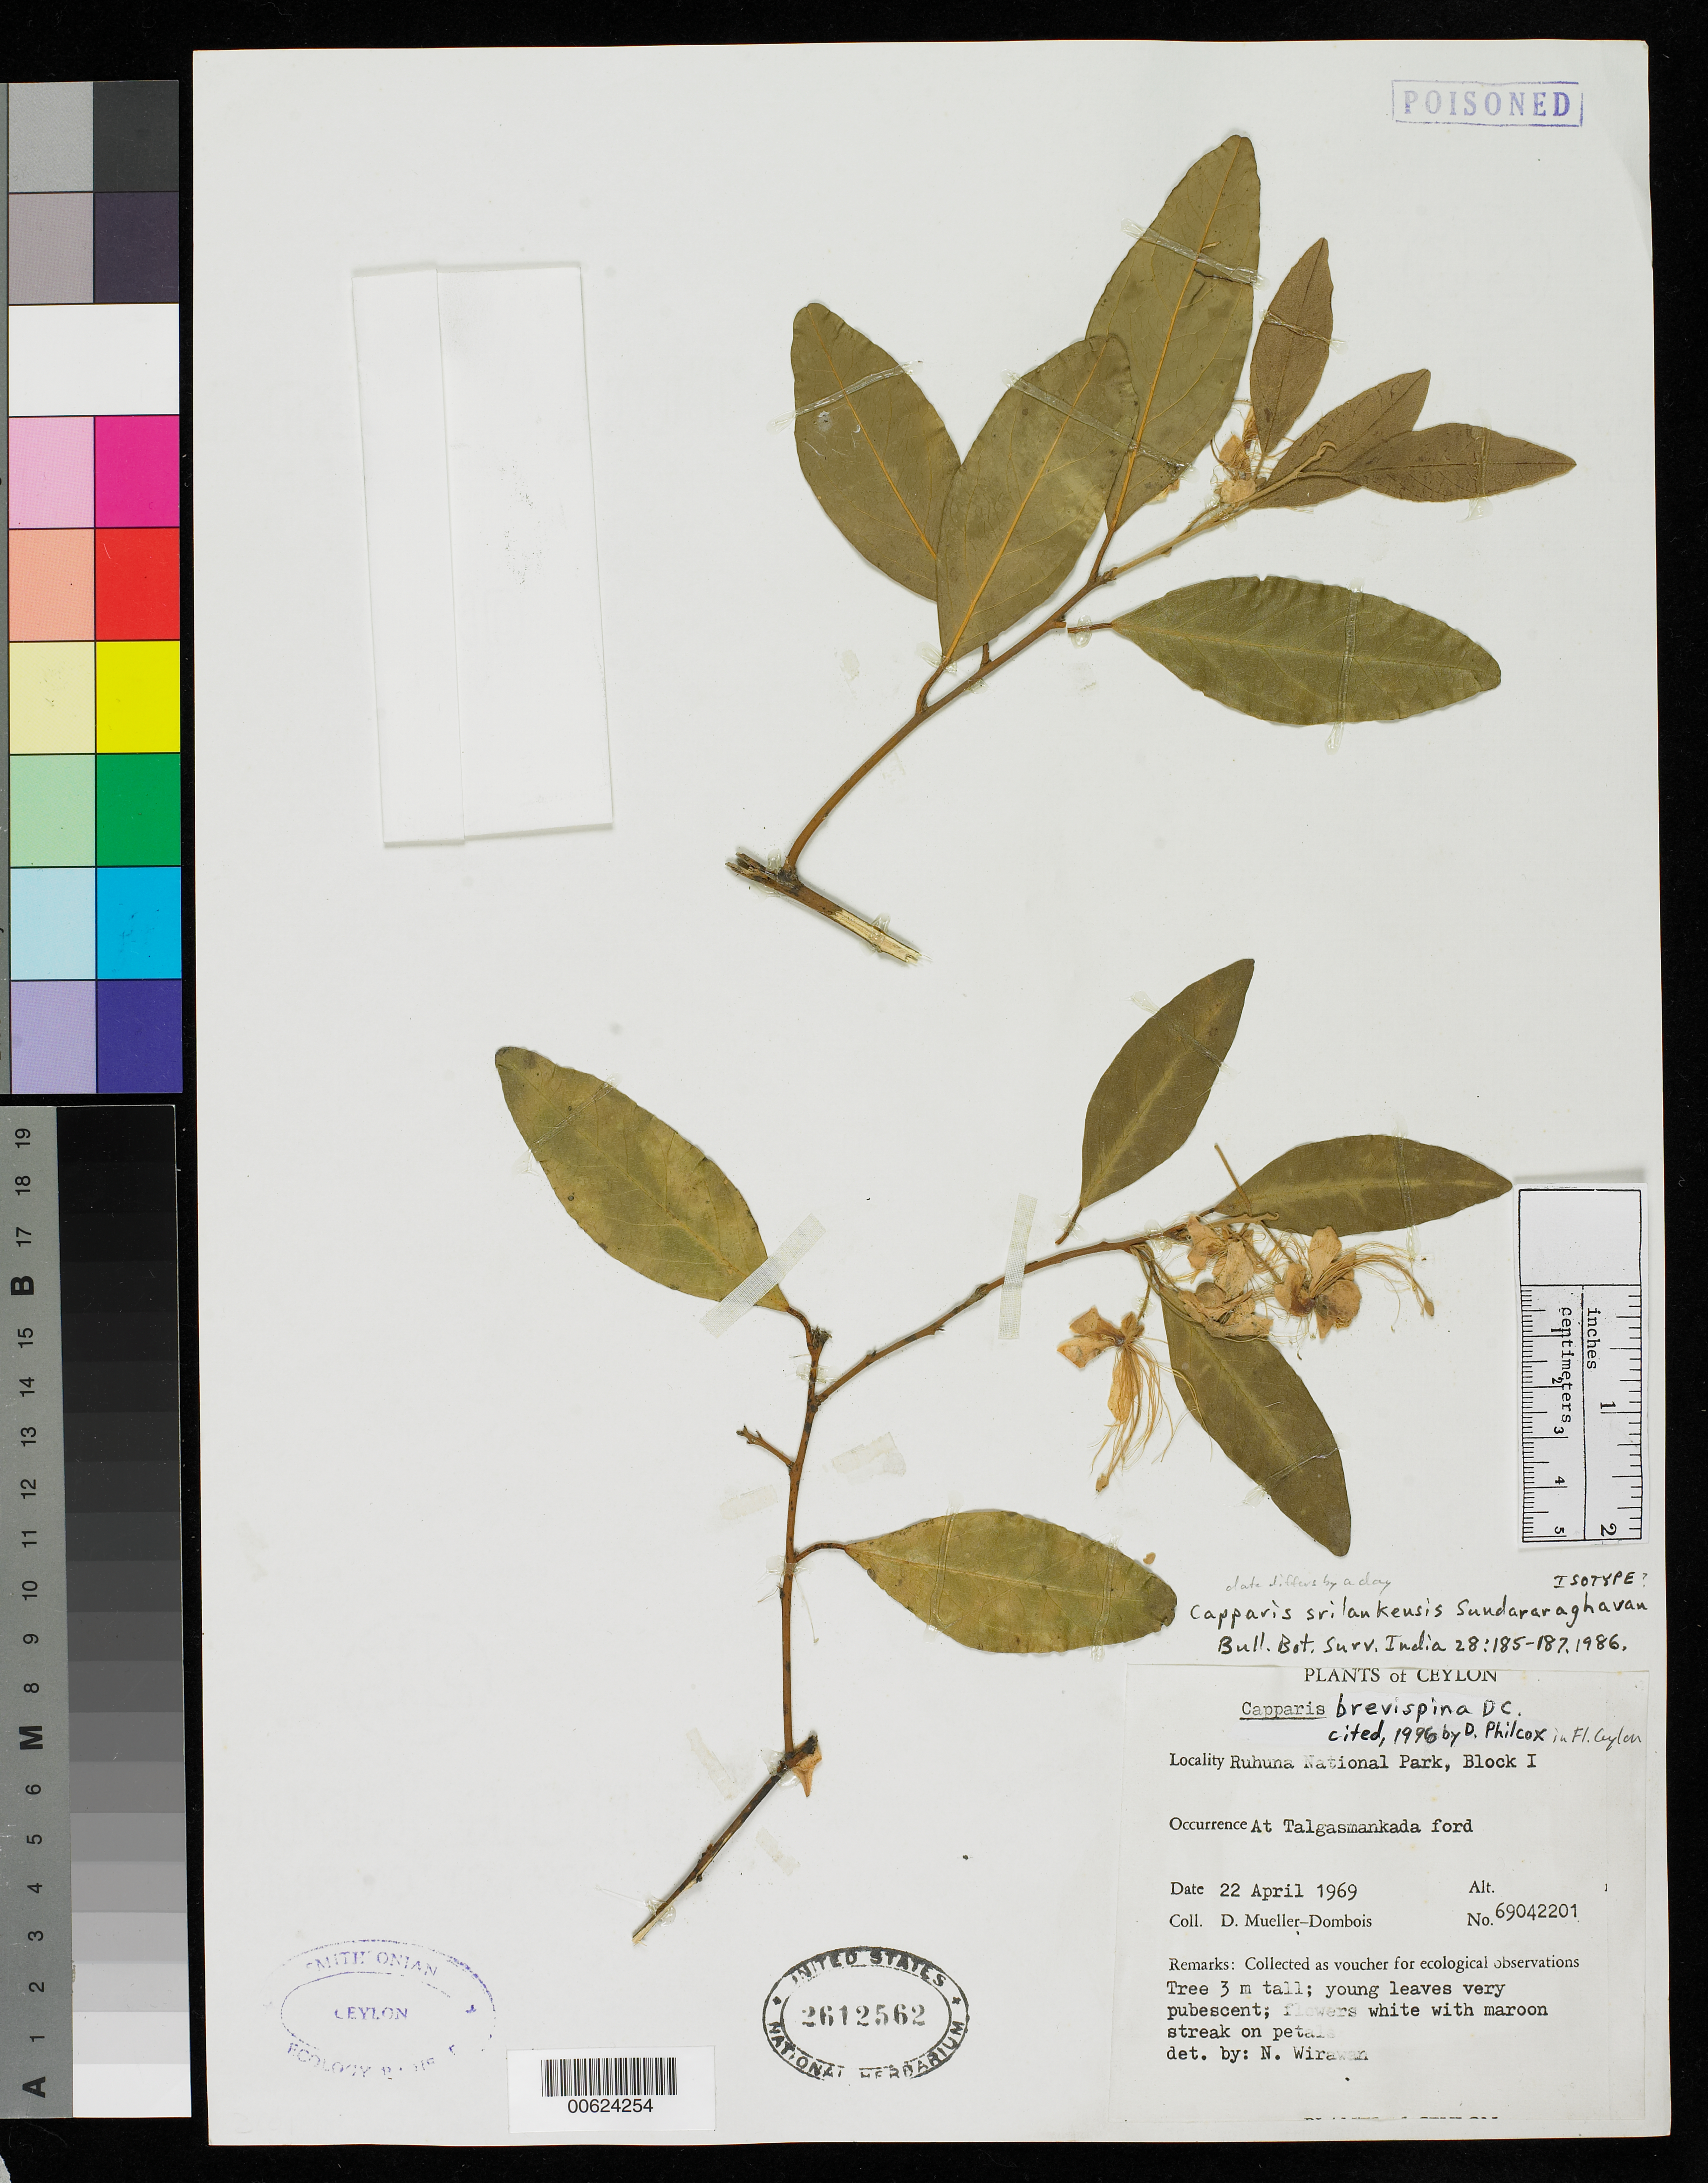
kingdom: Plantae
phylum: Tracheophyta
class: Magnoliopsida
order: Brassicales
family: Capparaceae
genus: Capparis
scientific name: Capparis srilankensis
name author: Sundararaghavan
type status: Isotype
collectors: D. Mueller-Dombois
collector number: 69042201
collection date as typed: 22 Apr 1969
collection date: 1969-04-22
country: Sri Lanka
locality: Ruhuna National Park, Block I at Talgasmankada Ford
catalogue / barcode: US 2612562